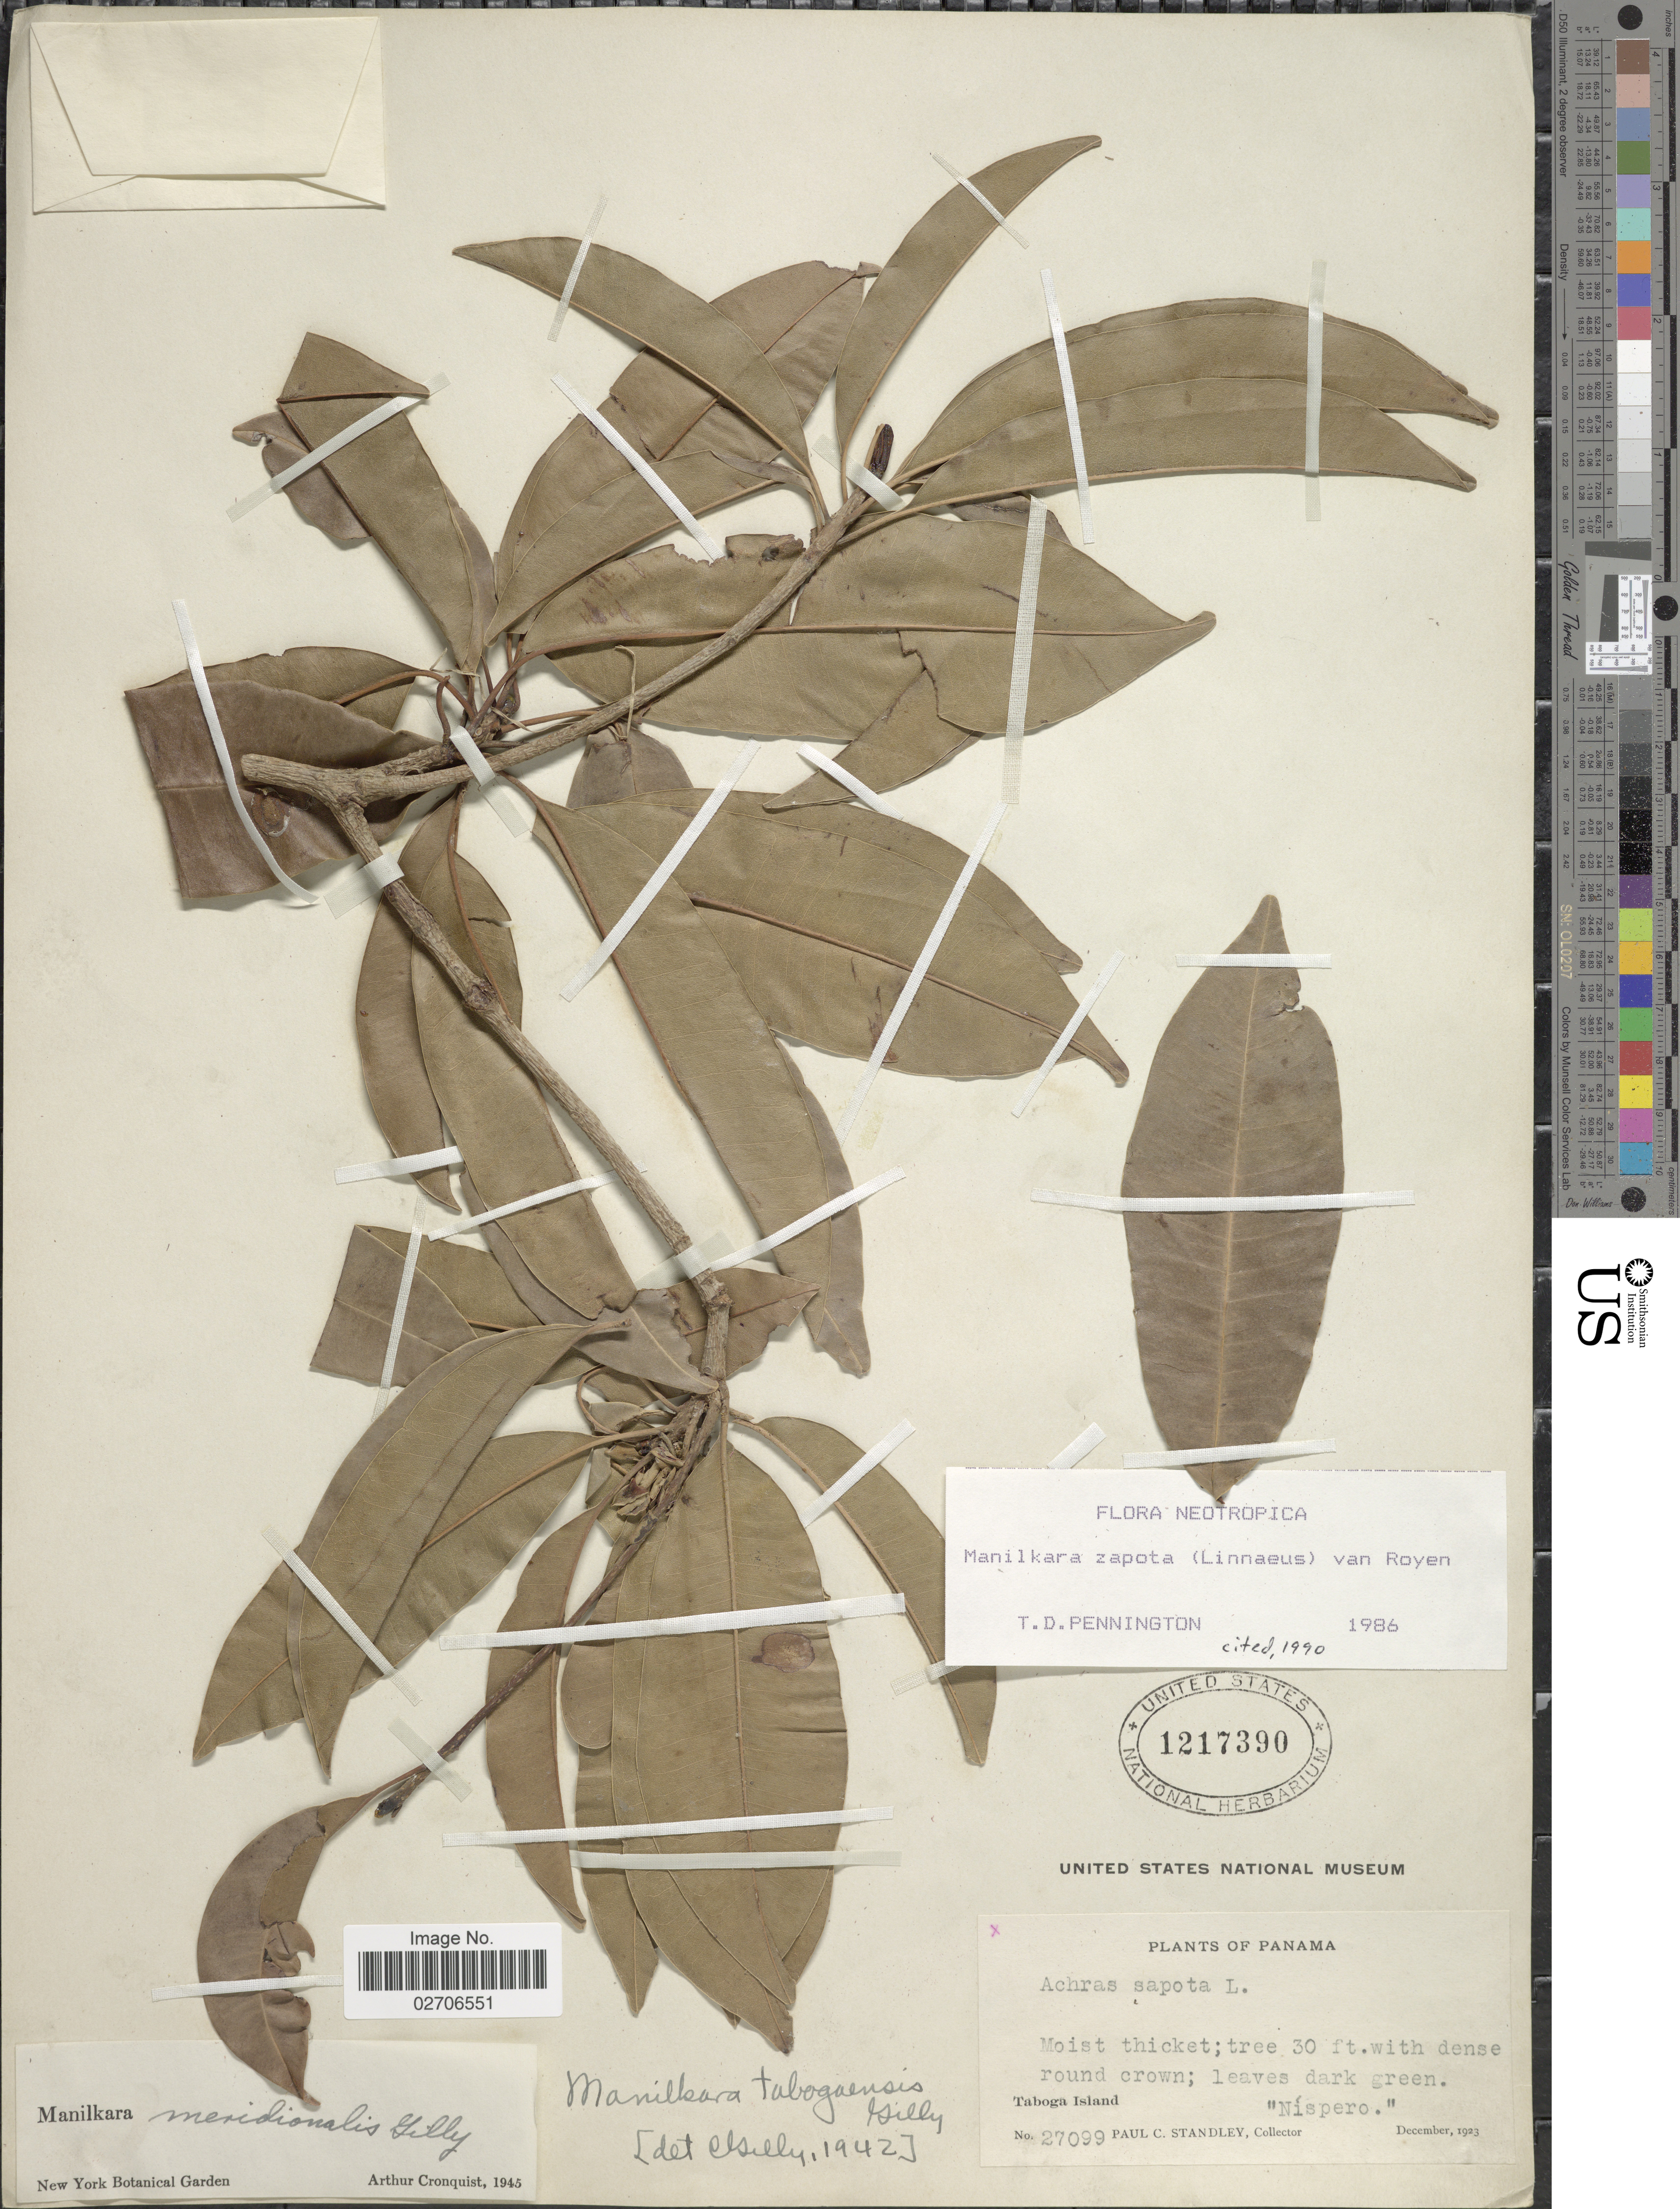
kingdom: Plantae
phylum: Tracheophyta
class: Magnoliopsida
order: Ericales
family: Sapotaceae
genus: Manilkara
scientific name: Manilkara zapota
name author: (L.) P. Royen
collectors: P. C. Standley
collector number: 27099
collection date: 1923-12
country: Panama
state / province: Panamá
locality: Taboga Island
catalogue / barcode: US 1217390